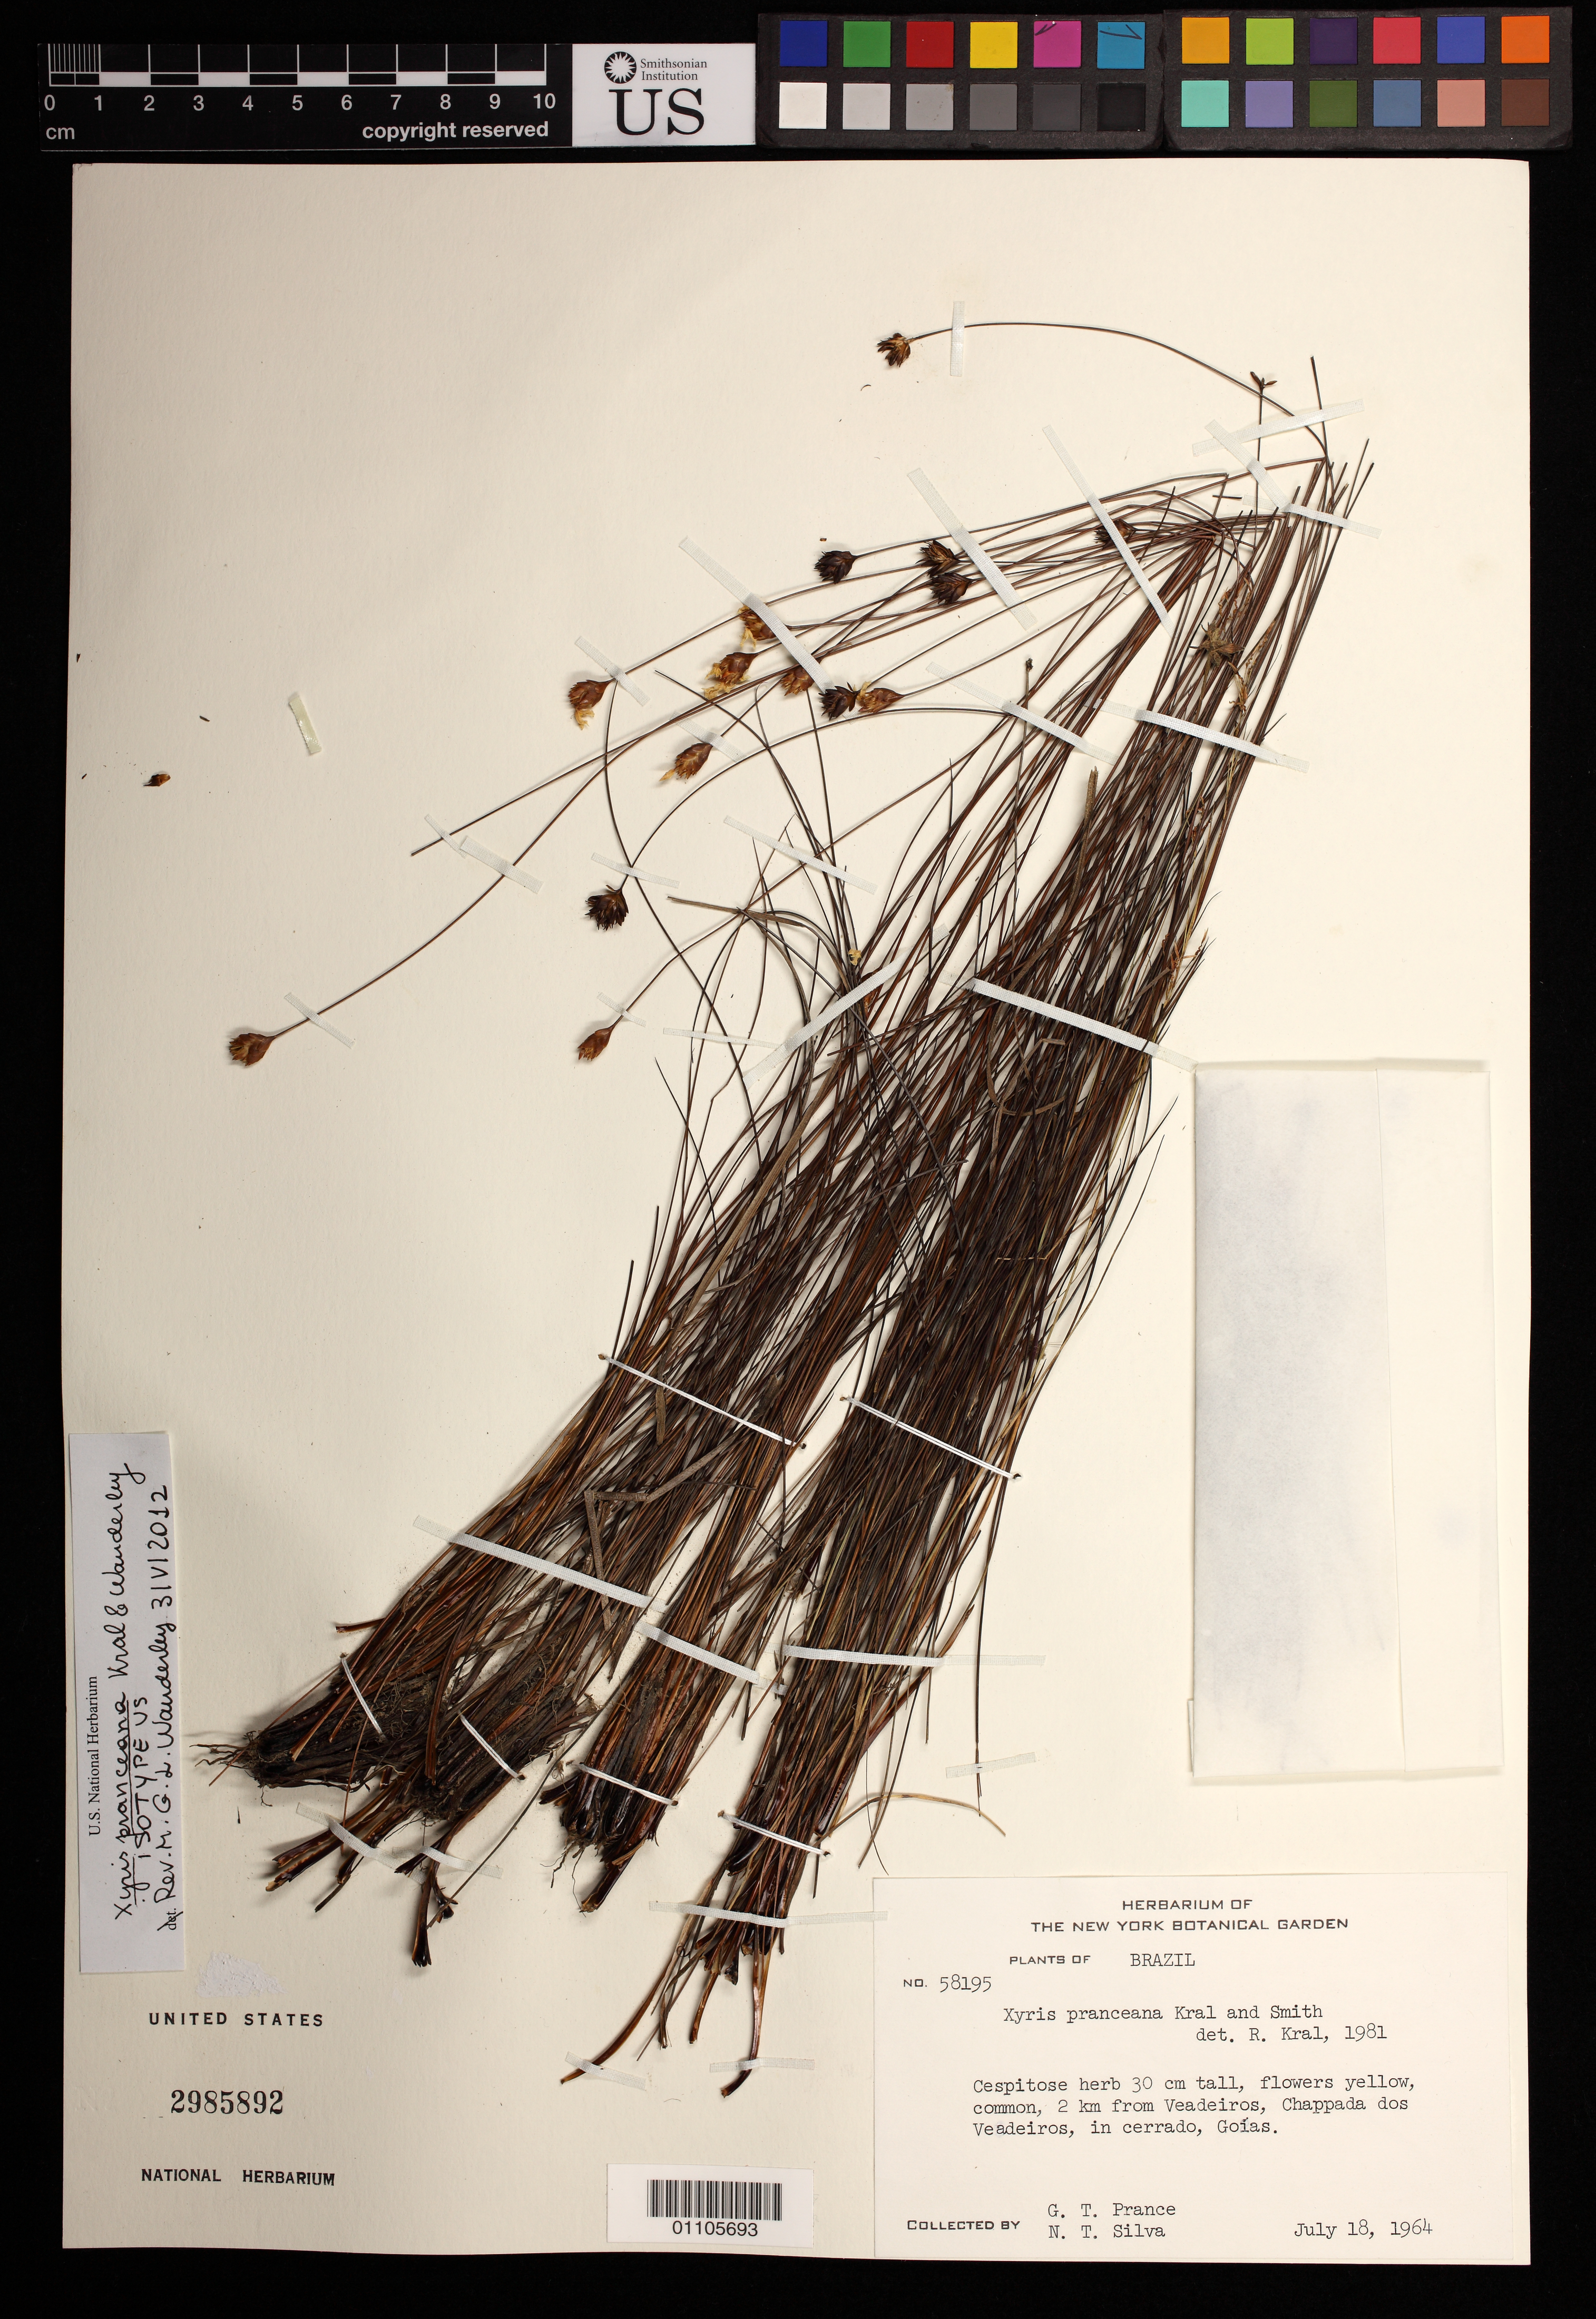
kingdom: Plantae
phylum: Tracheophyta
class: Liliopsida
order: Poales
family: Xyridaceae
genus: Xyris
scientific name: Xyris pranceana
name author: Kral & Wand.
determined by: Wanderley, M. das Graças de Lapa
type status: Isotype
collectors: G. T. Prance & N. T. Silva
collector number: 58195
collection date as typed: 18 Jul 1964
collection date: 1964-07-18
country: Brazil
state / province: Goiás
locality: Chapada dos Veadeiros, 2 km from Veadeiros, cerrado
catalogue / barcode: US 2985892